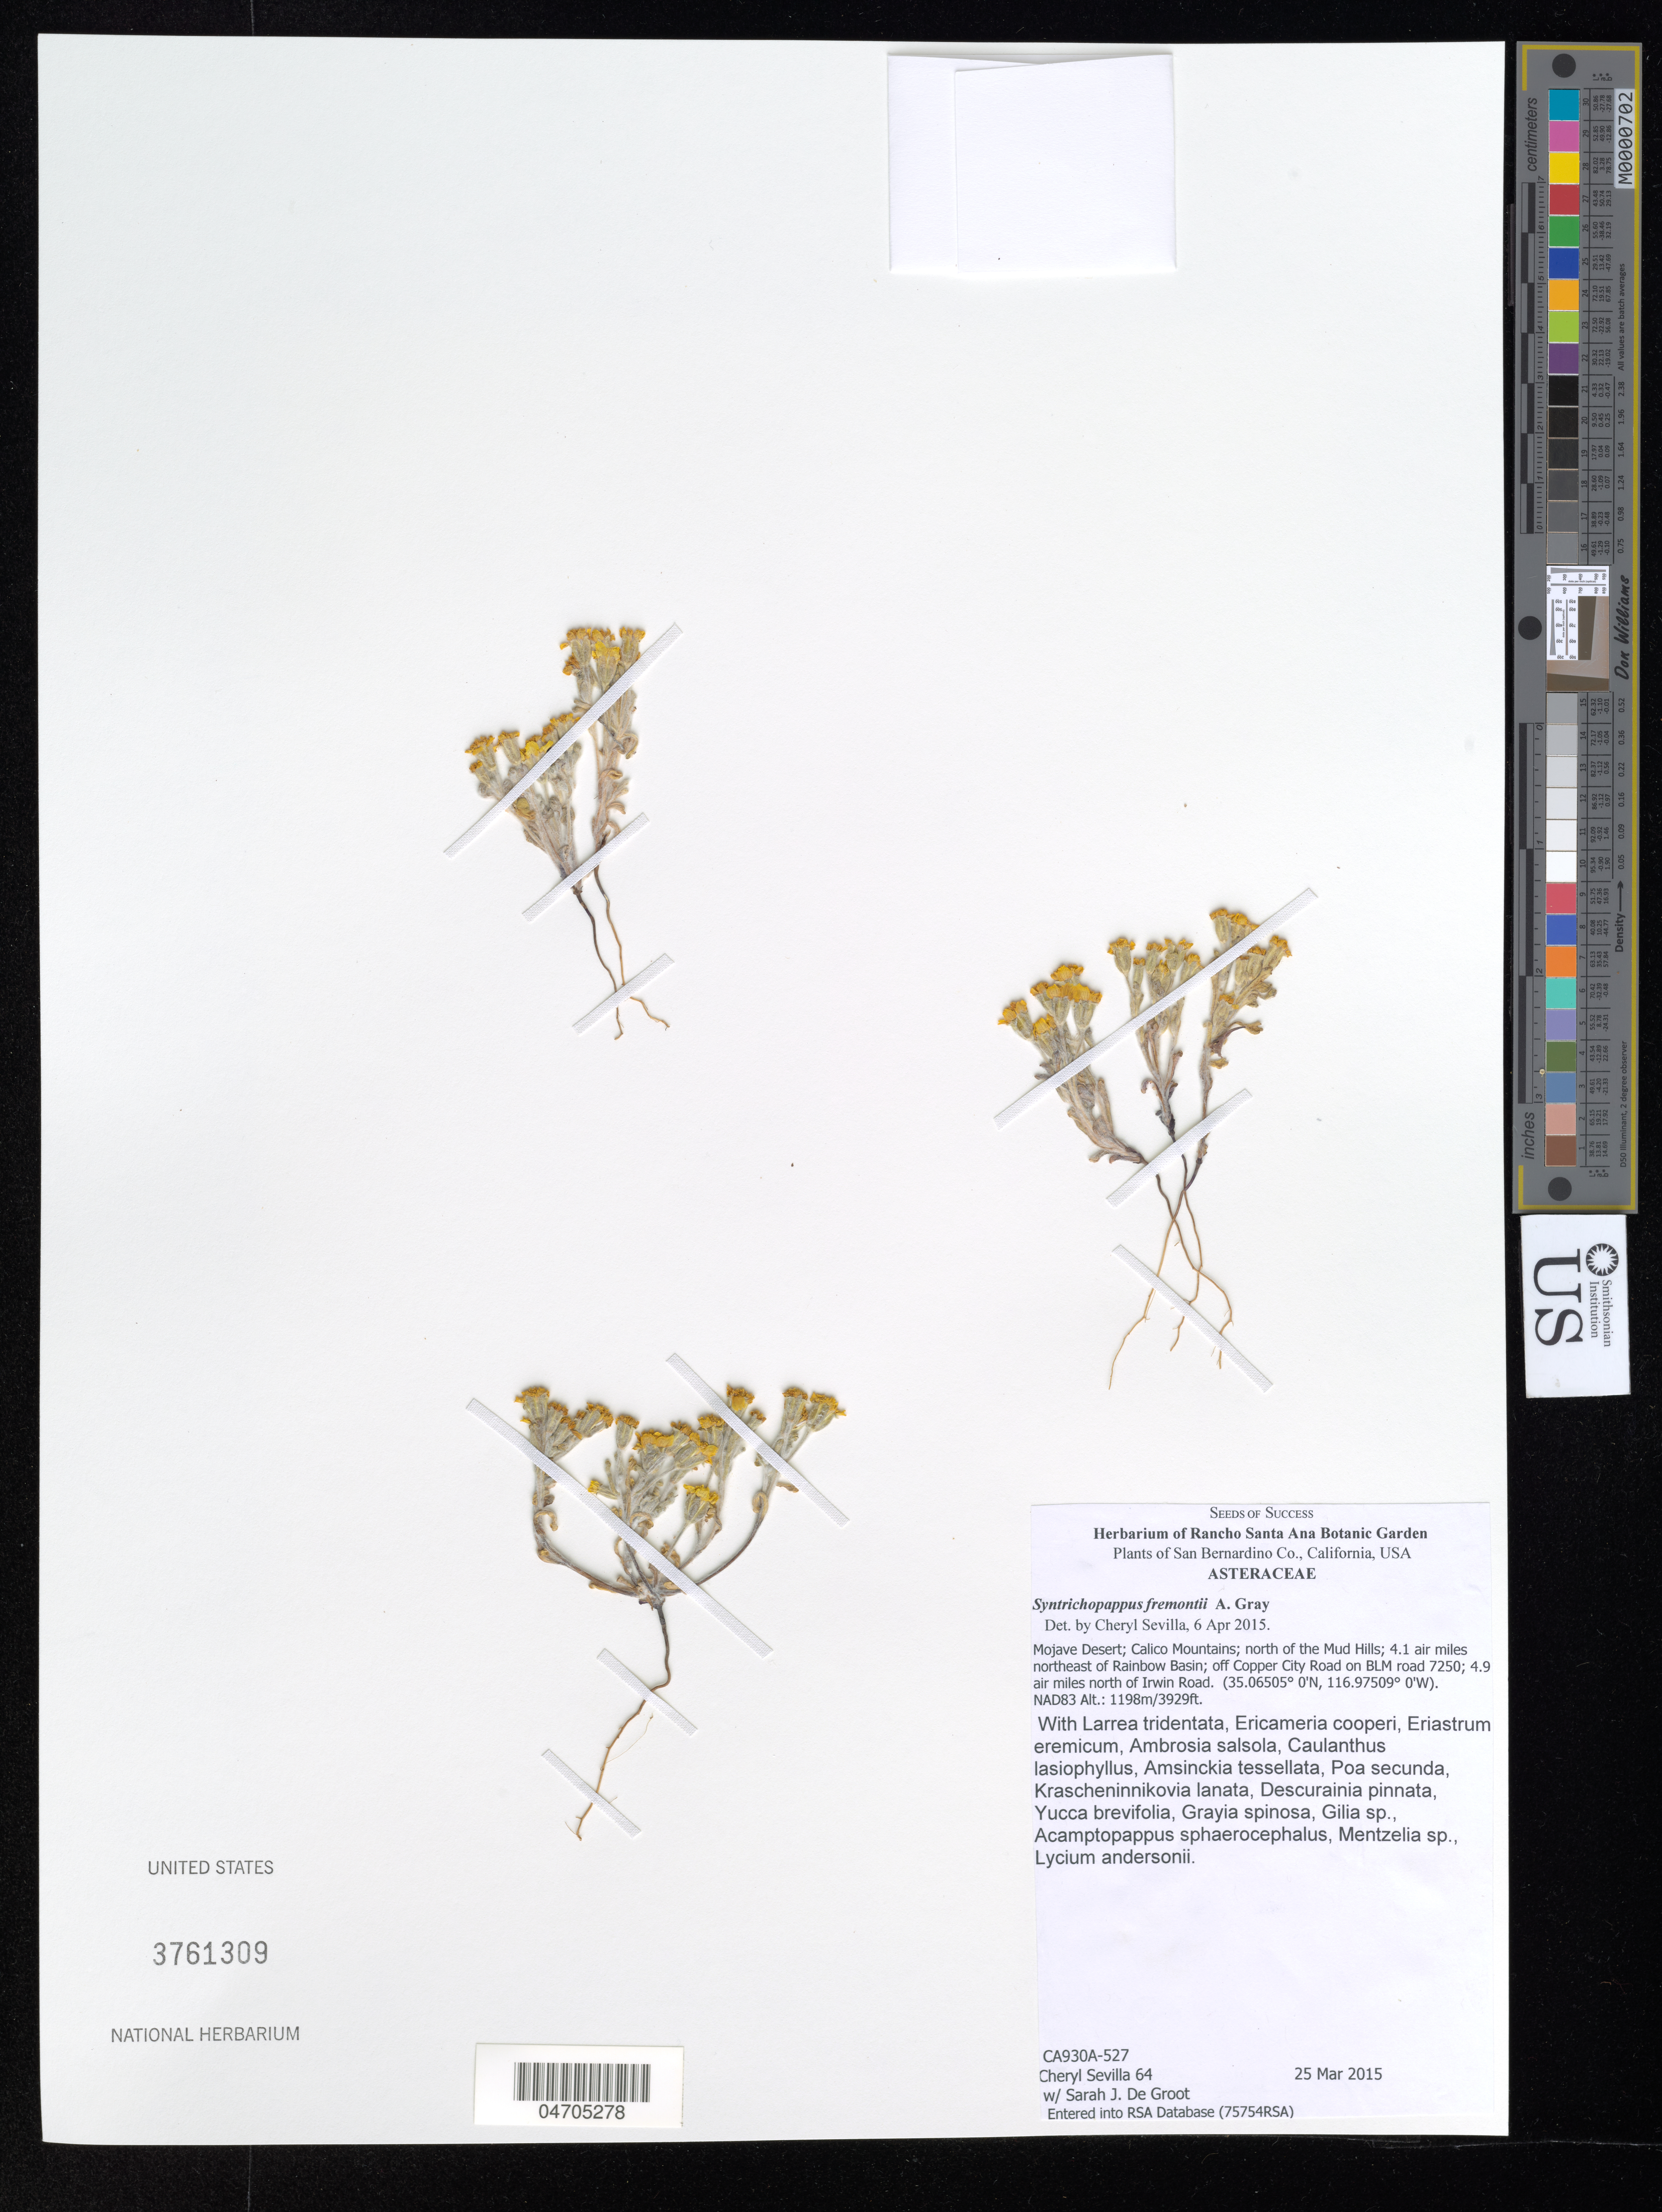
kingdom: Plantae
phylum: Tracheophyta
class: Magnoliopsida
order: Asterales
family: Asteraceae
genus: Syntrichopappus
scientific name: Syntrichopappus fremontii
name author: A. Gray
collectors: C. Sevilla & S. De Groot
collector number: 64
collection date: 2015-03-25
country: United States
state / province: California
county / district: San Bernardino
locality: San Bernardino Co. Mojave Desert; Calico Mountains; north of the Mud Hills; 4.1 air miles northeast of Rainbow Basin; off Copper City Road on BLM road 7250; 4.9 air miles north of Irwin Road.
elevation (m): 1198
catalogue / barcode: US 3761309